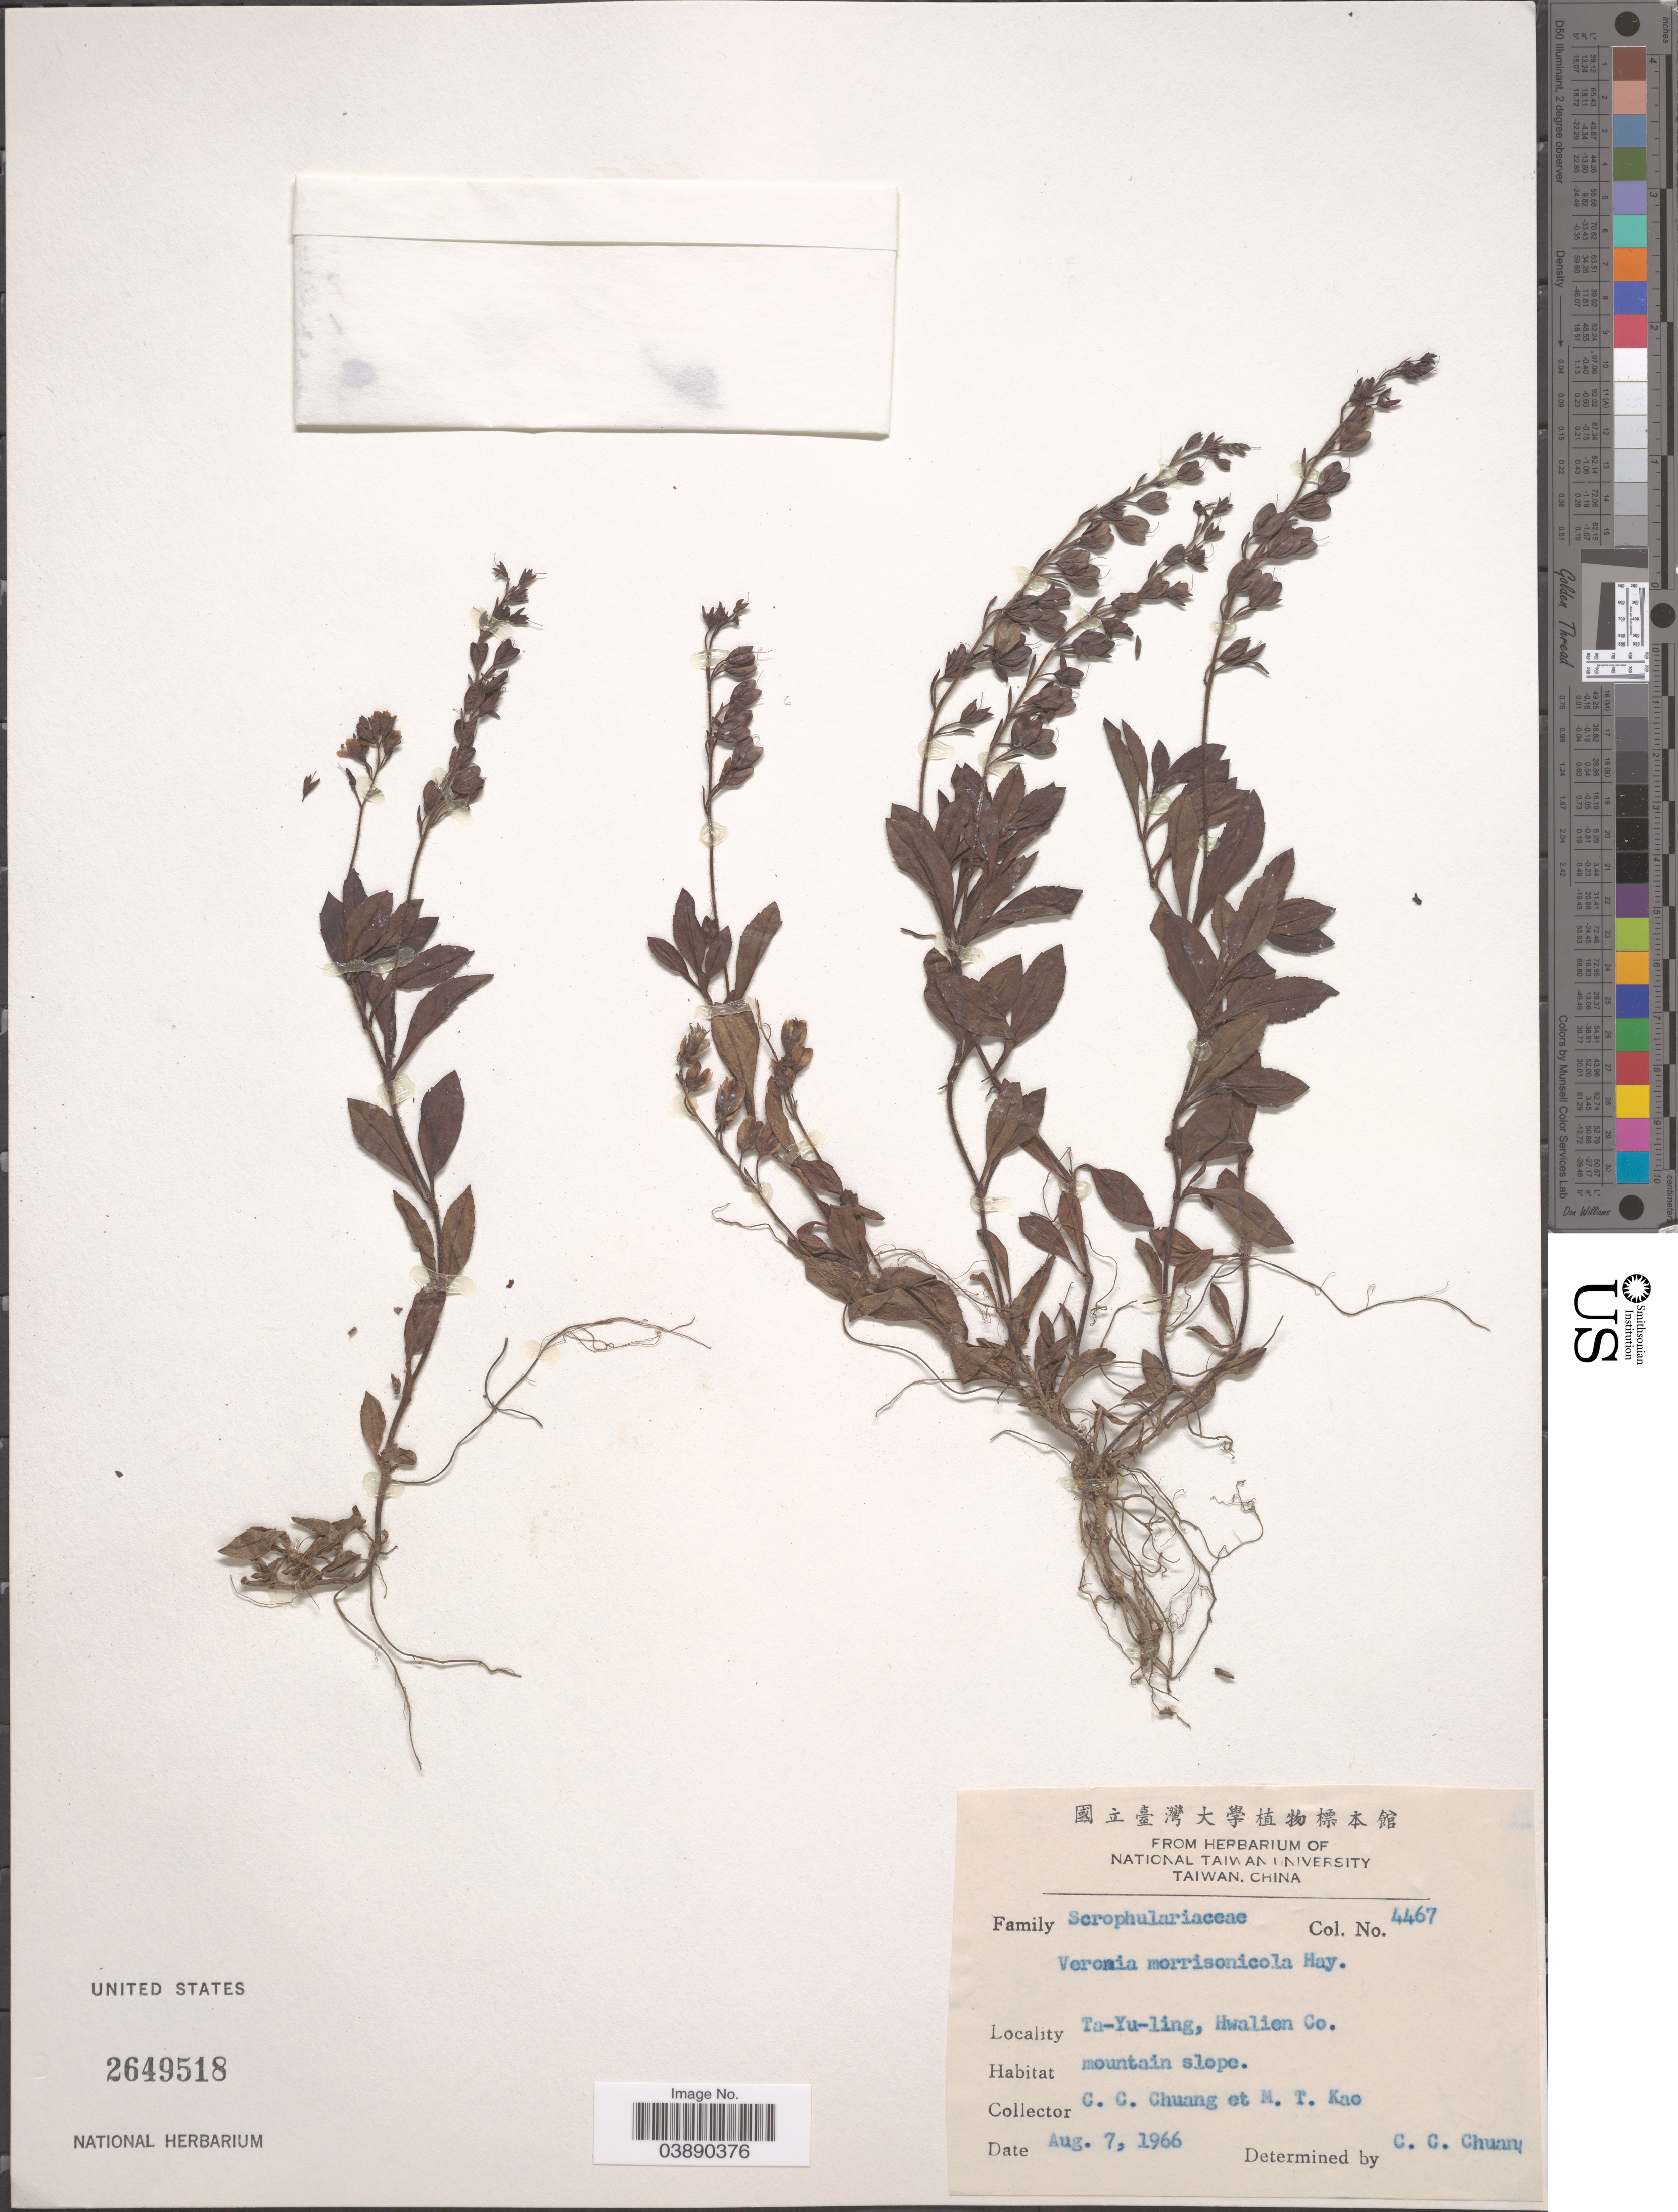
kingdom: Plantae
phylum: Tracheophyta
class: Magnoliopsida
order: Lamiales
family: Plantaginaceae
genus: Veronica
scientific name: Veronica morrisonicola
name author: Hayata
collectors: C. C. Chuang & M. T. Kao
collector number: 4467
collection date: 1966-08-07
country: Taiwan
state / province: Hualien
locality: Ta-Yu-ling, Hwalien Co.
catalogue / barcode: US 2649518